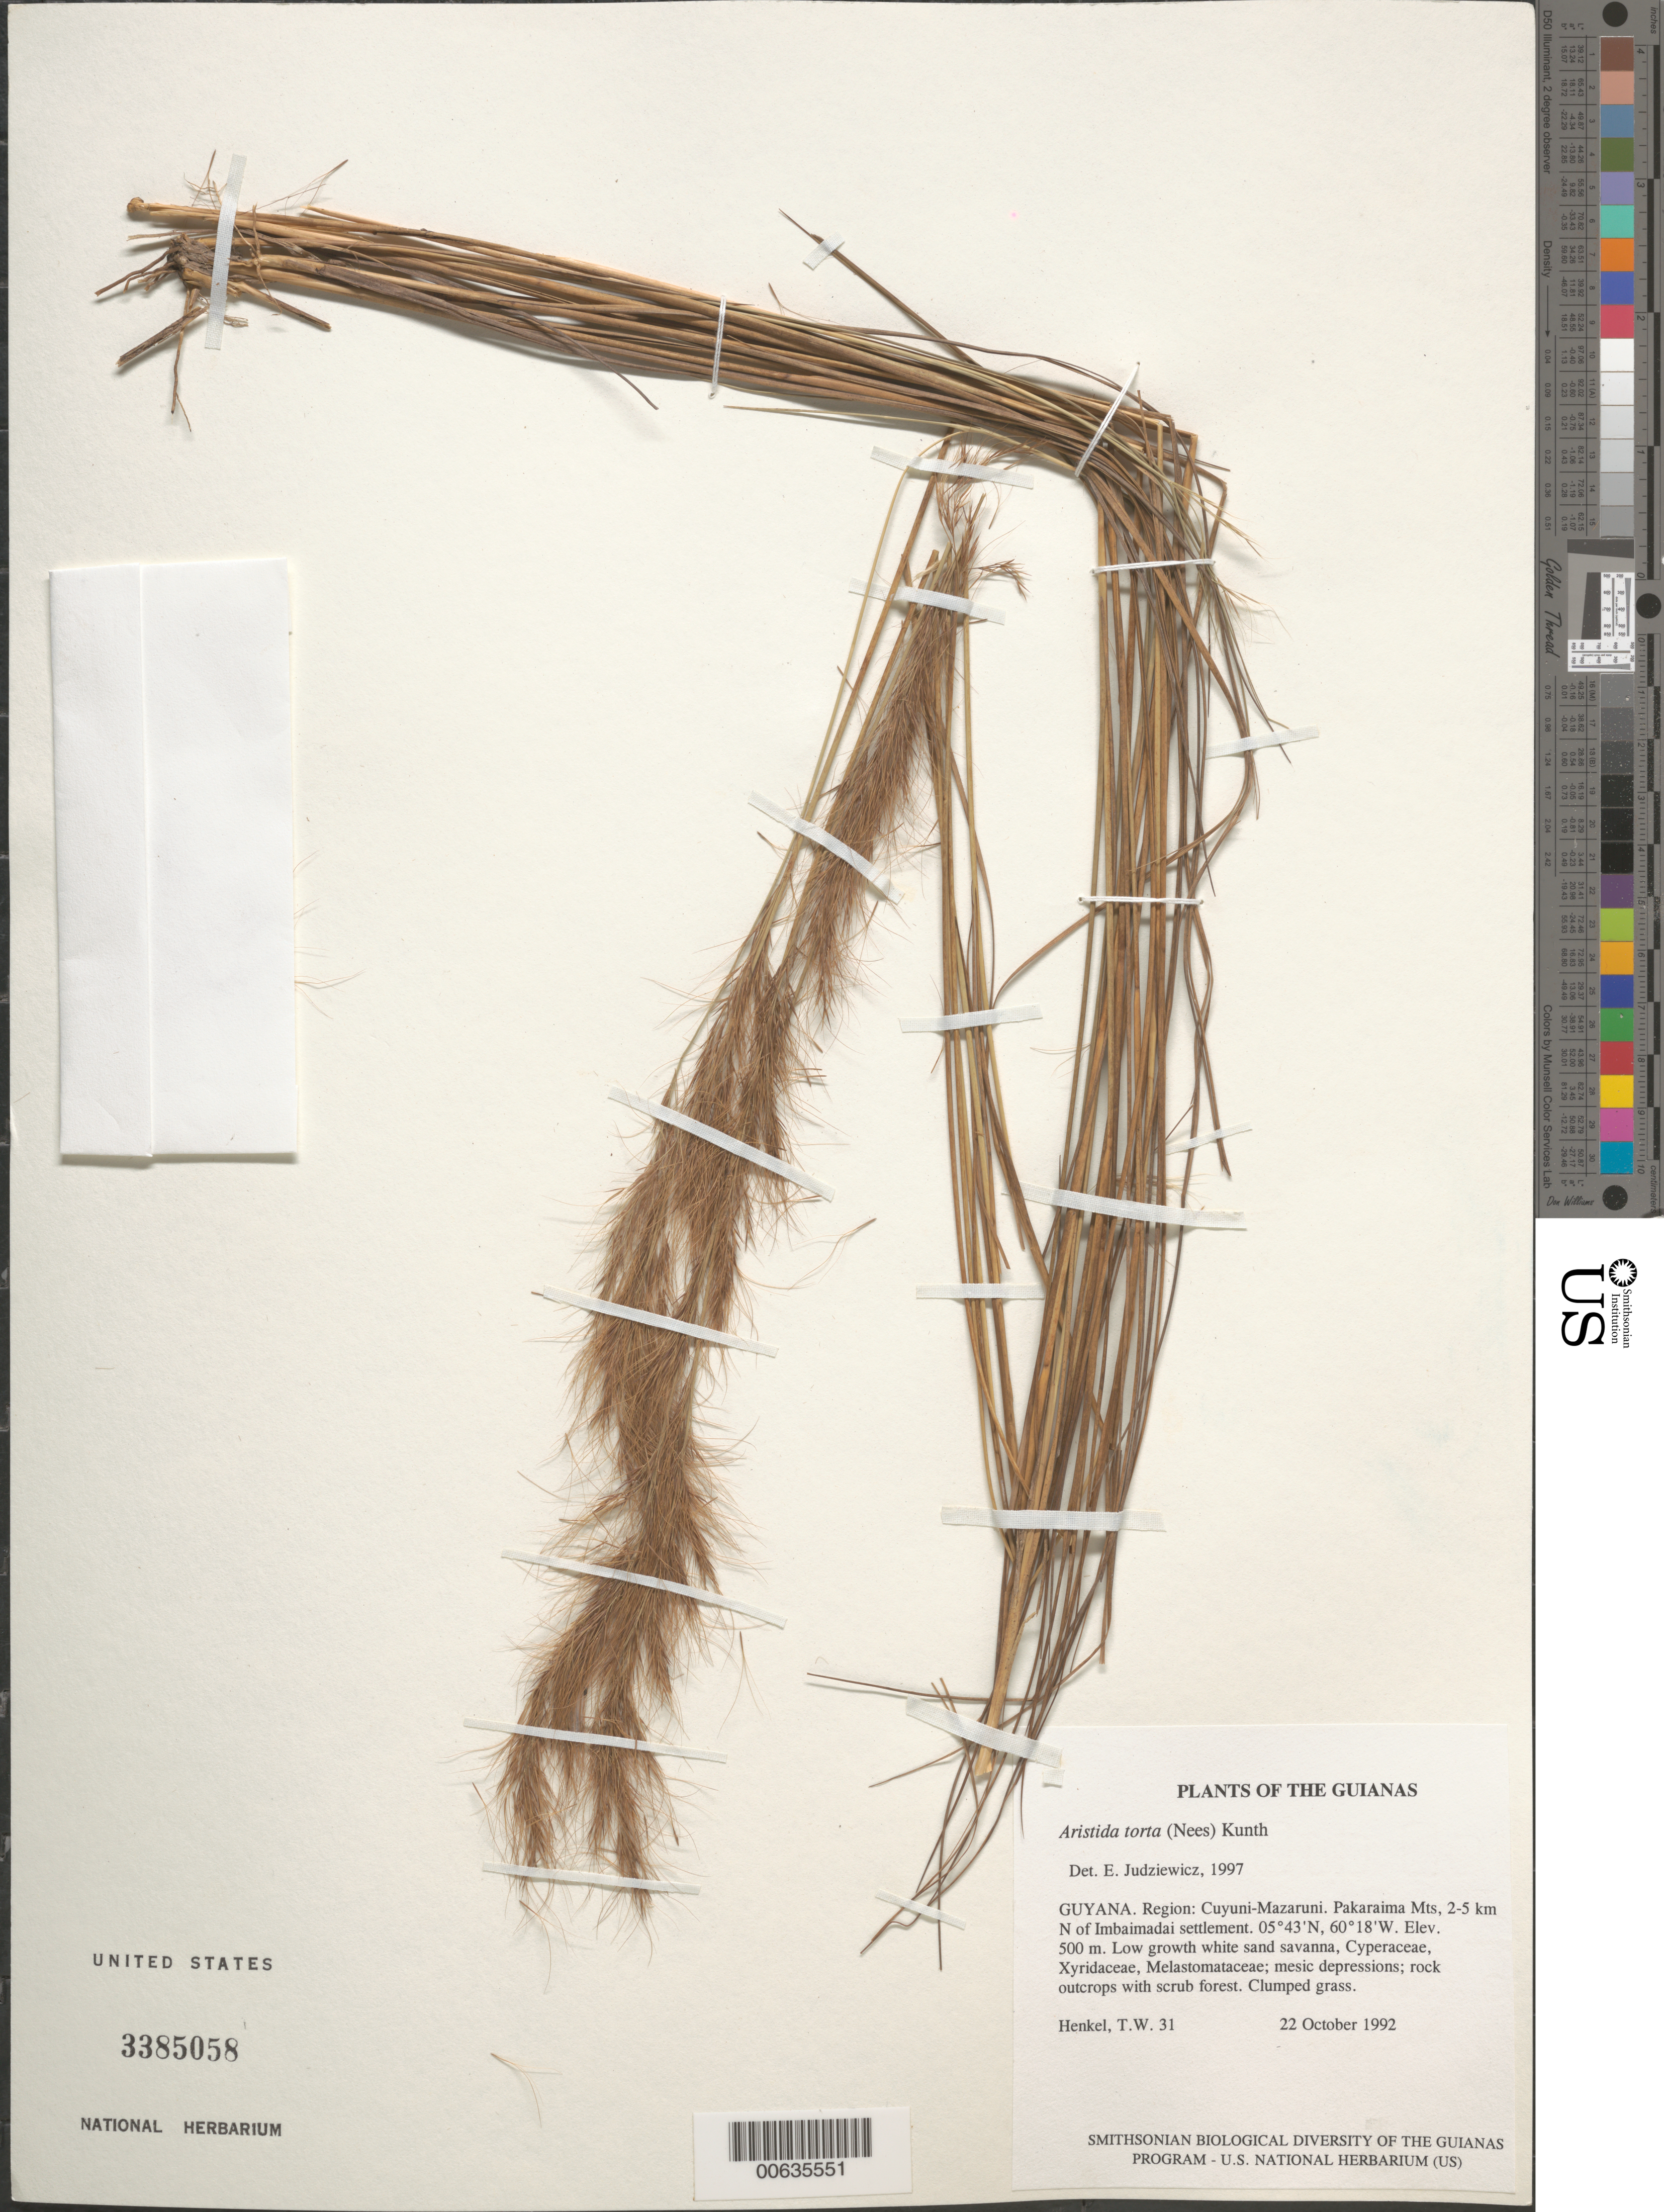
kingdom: Plantae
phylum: Tracheophyta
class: Liliopsida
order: Poales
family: Poaceae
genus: Aristida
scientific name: Aristida torta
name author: (Nees) Kunth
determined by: Judziewicz, E. J.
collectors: T. Henkel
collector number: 31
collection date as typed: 22 October 1992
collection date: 1992-10-22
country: Guyana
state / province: Cuyuni-Mazaruni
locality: Pakaraima Mts, 2-5 km N of Imbaimadai settlement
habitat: Low growth white sand savanna, Cyperaceae, Xyridaceae, Melastomataceae; mesic depressions; rock outcrops with scrub forest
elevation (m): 500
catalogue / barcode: US 3385058